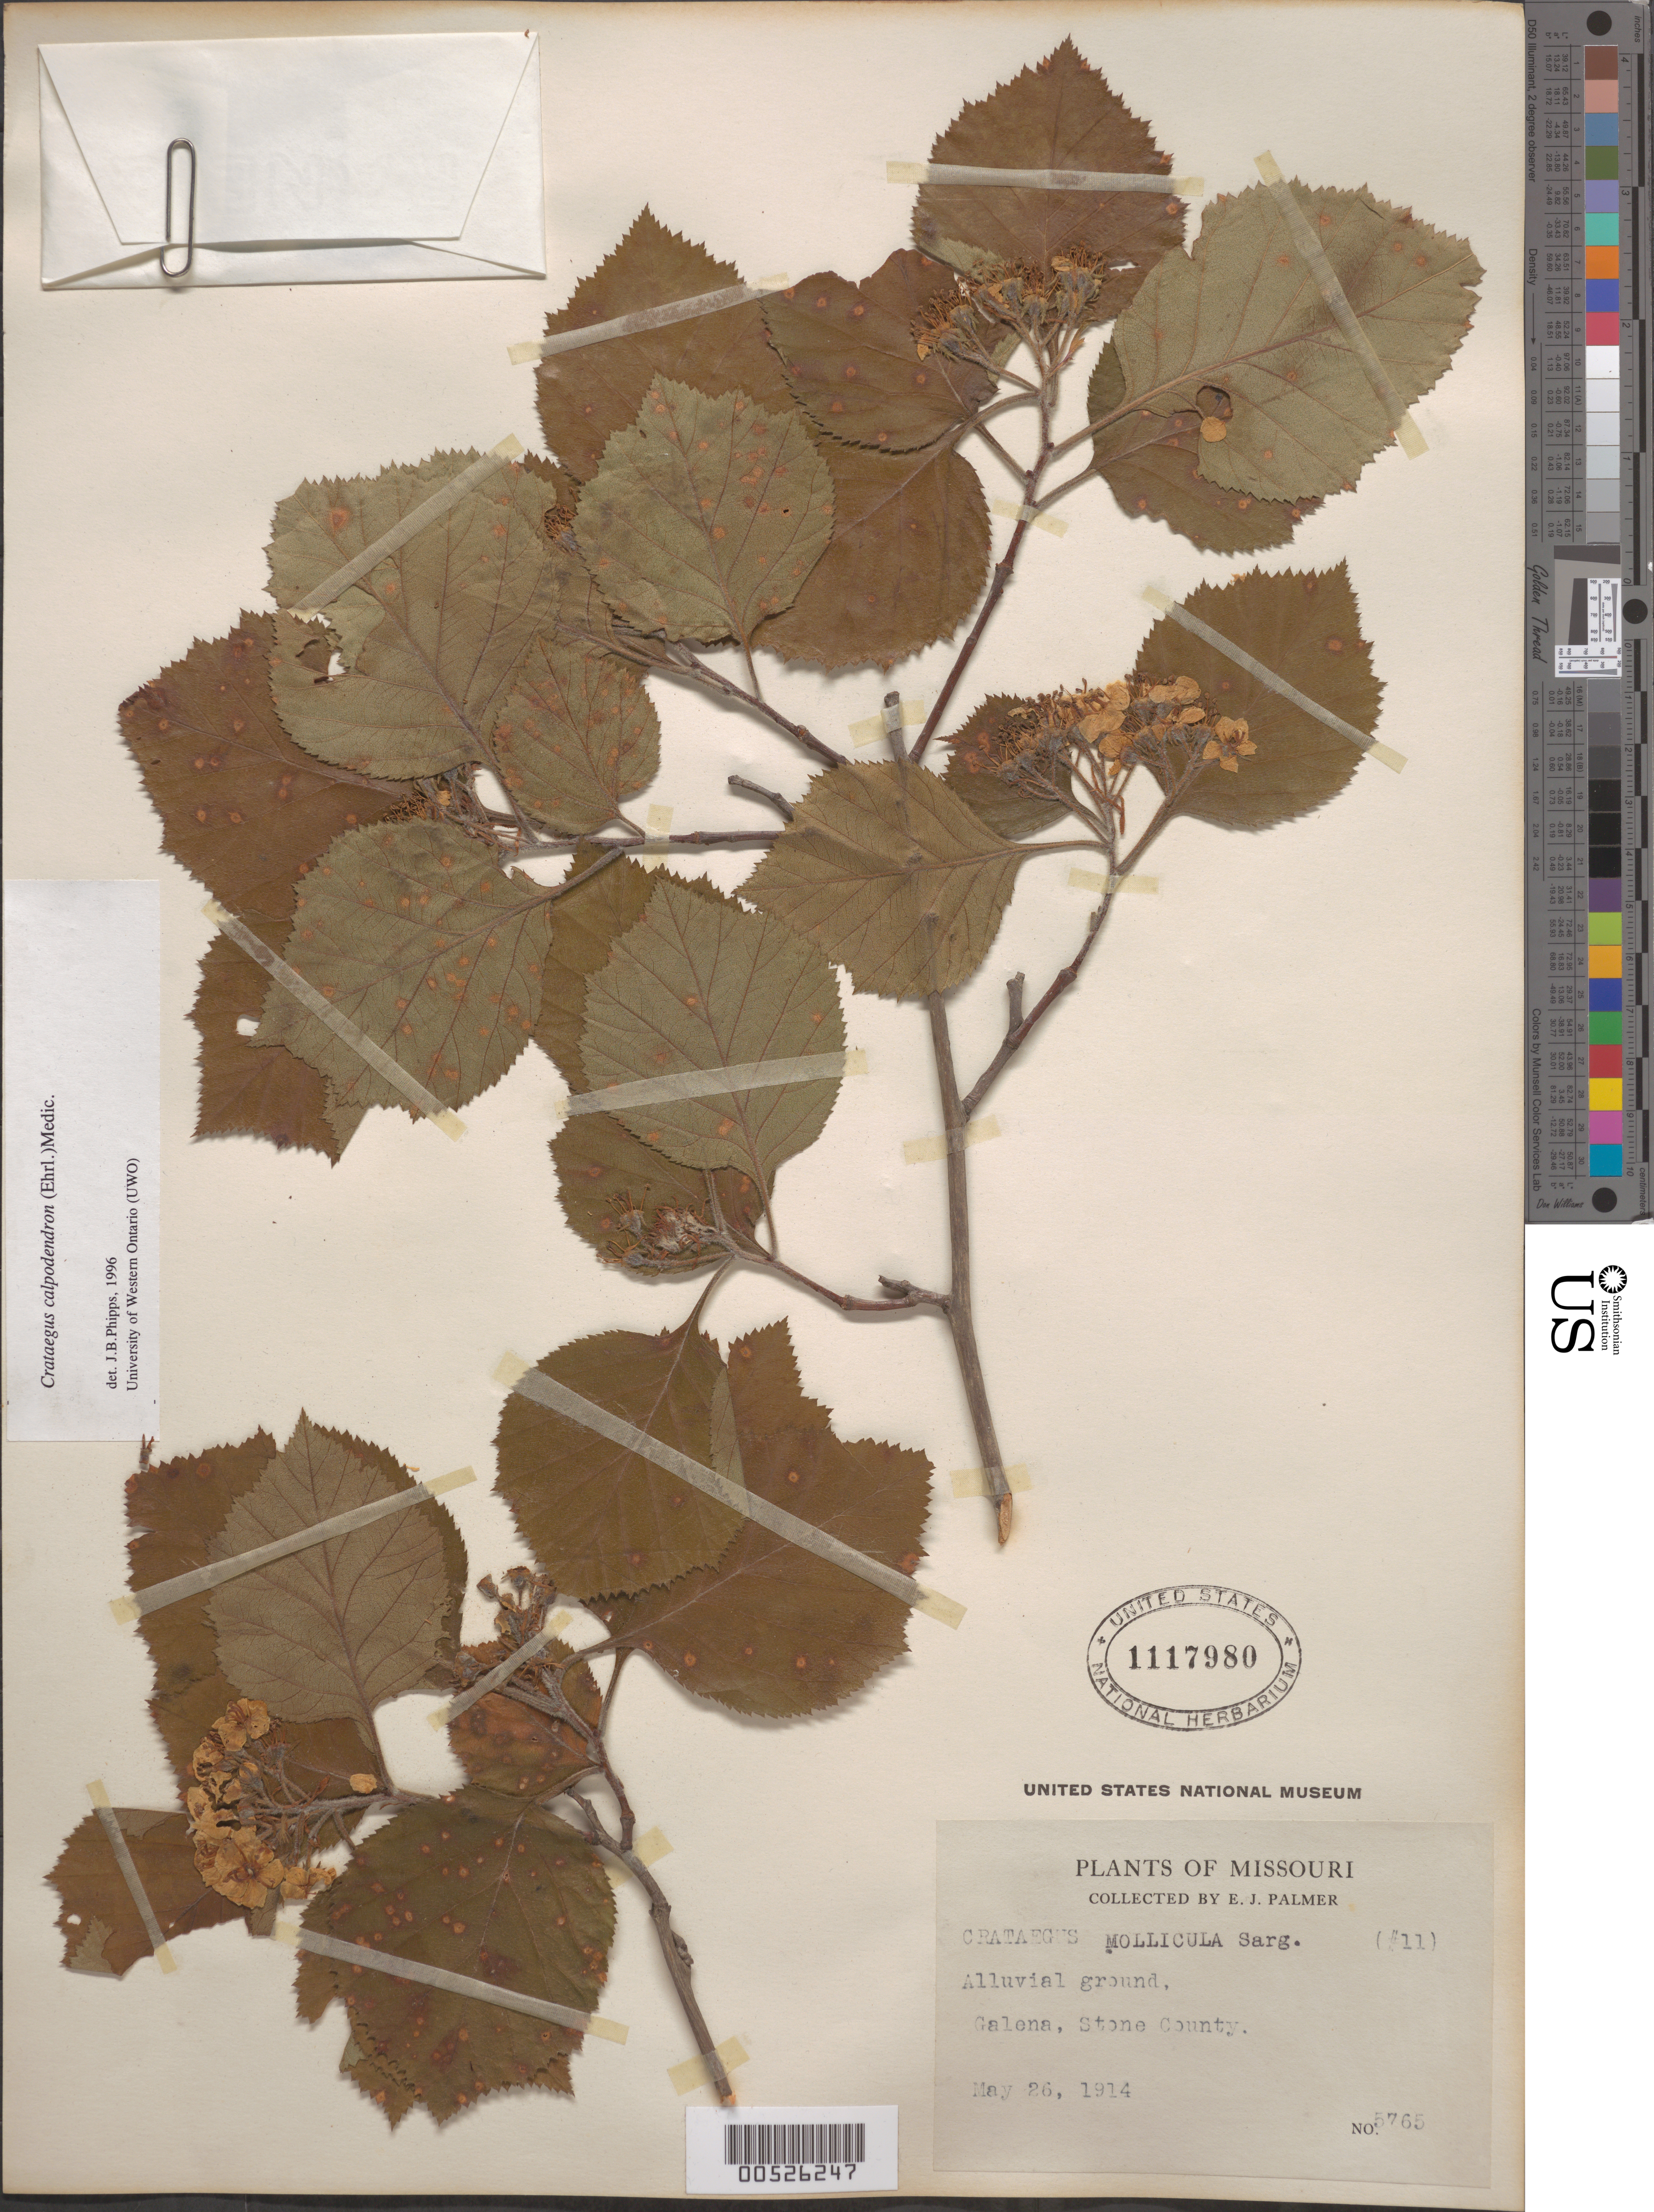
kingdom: Plantae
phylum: Tracheophyta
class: Magnoliopsida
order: Rosales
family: Rosaceae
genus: Crataegus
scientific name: Crataegus calpodendron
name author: (Ehrh.) Medik.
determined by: Phipps, James B., (UWO), University of Western Ontario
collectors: E. J. Palmer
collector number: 5765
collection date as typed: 26 May 1914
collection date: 1914-05-26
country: United States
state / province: Missouri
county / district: Stone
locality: Galena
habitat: Alluvial ground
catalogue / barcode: US 1117980